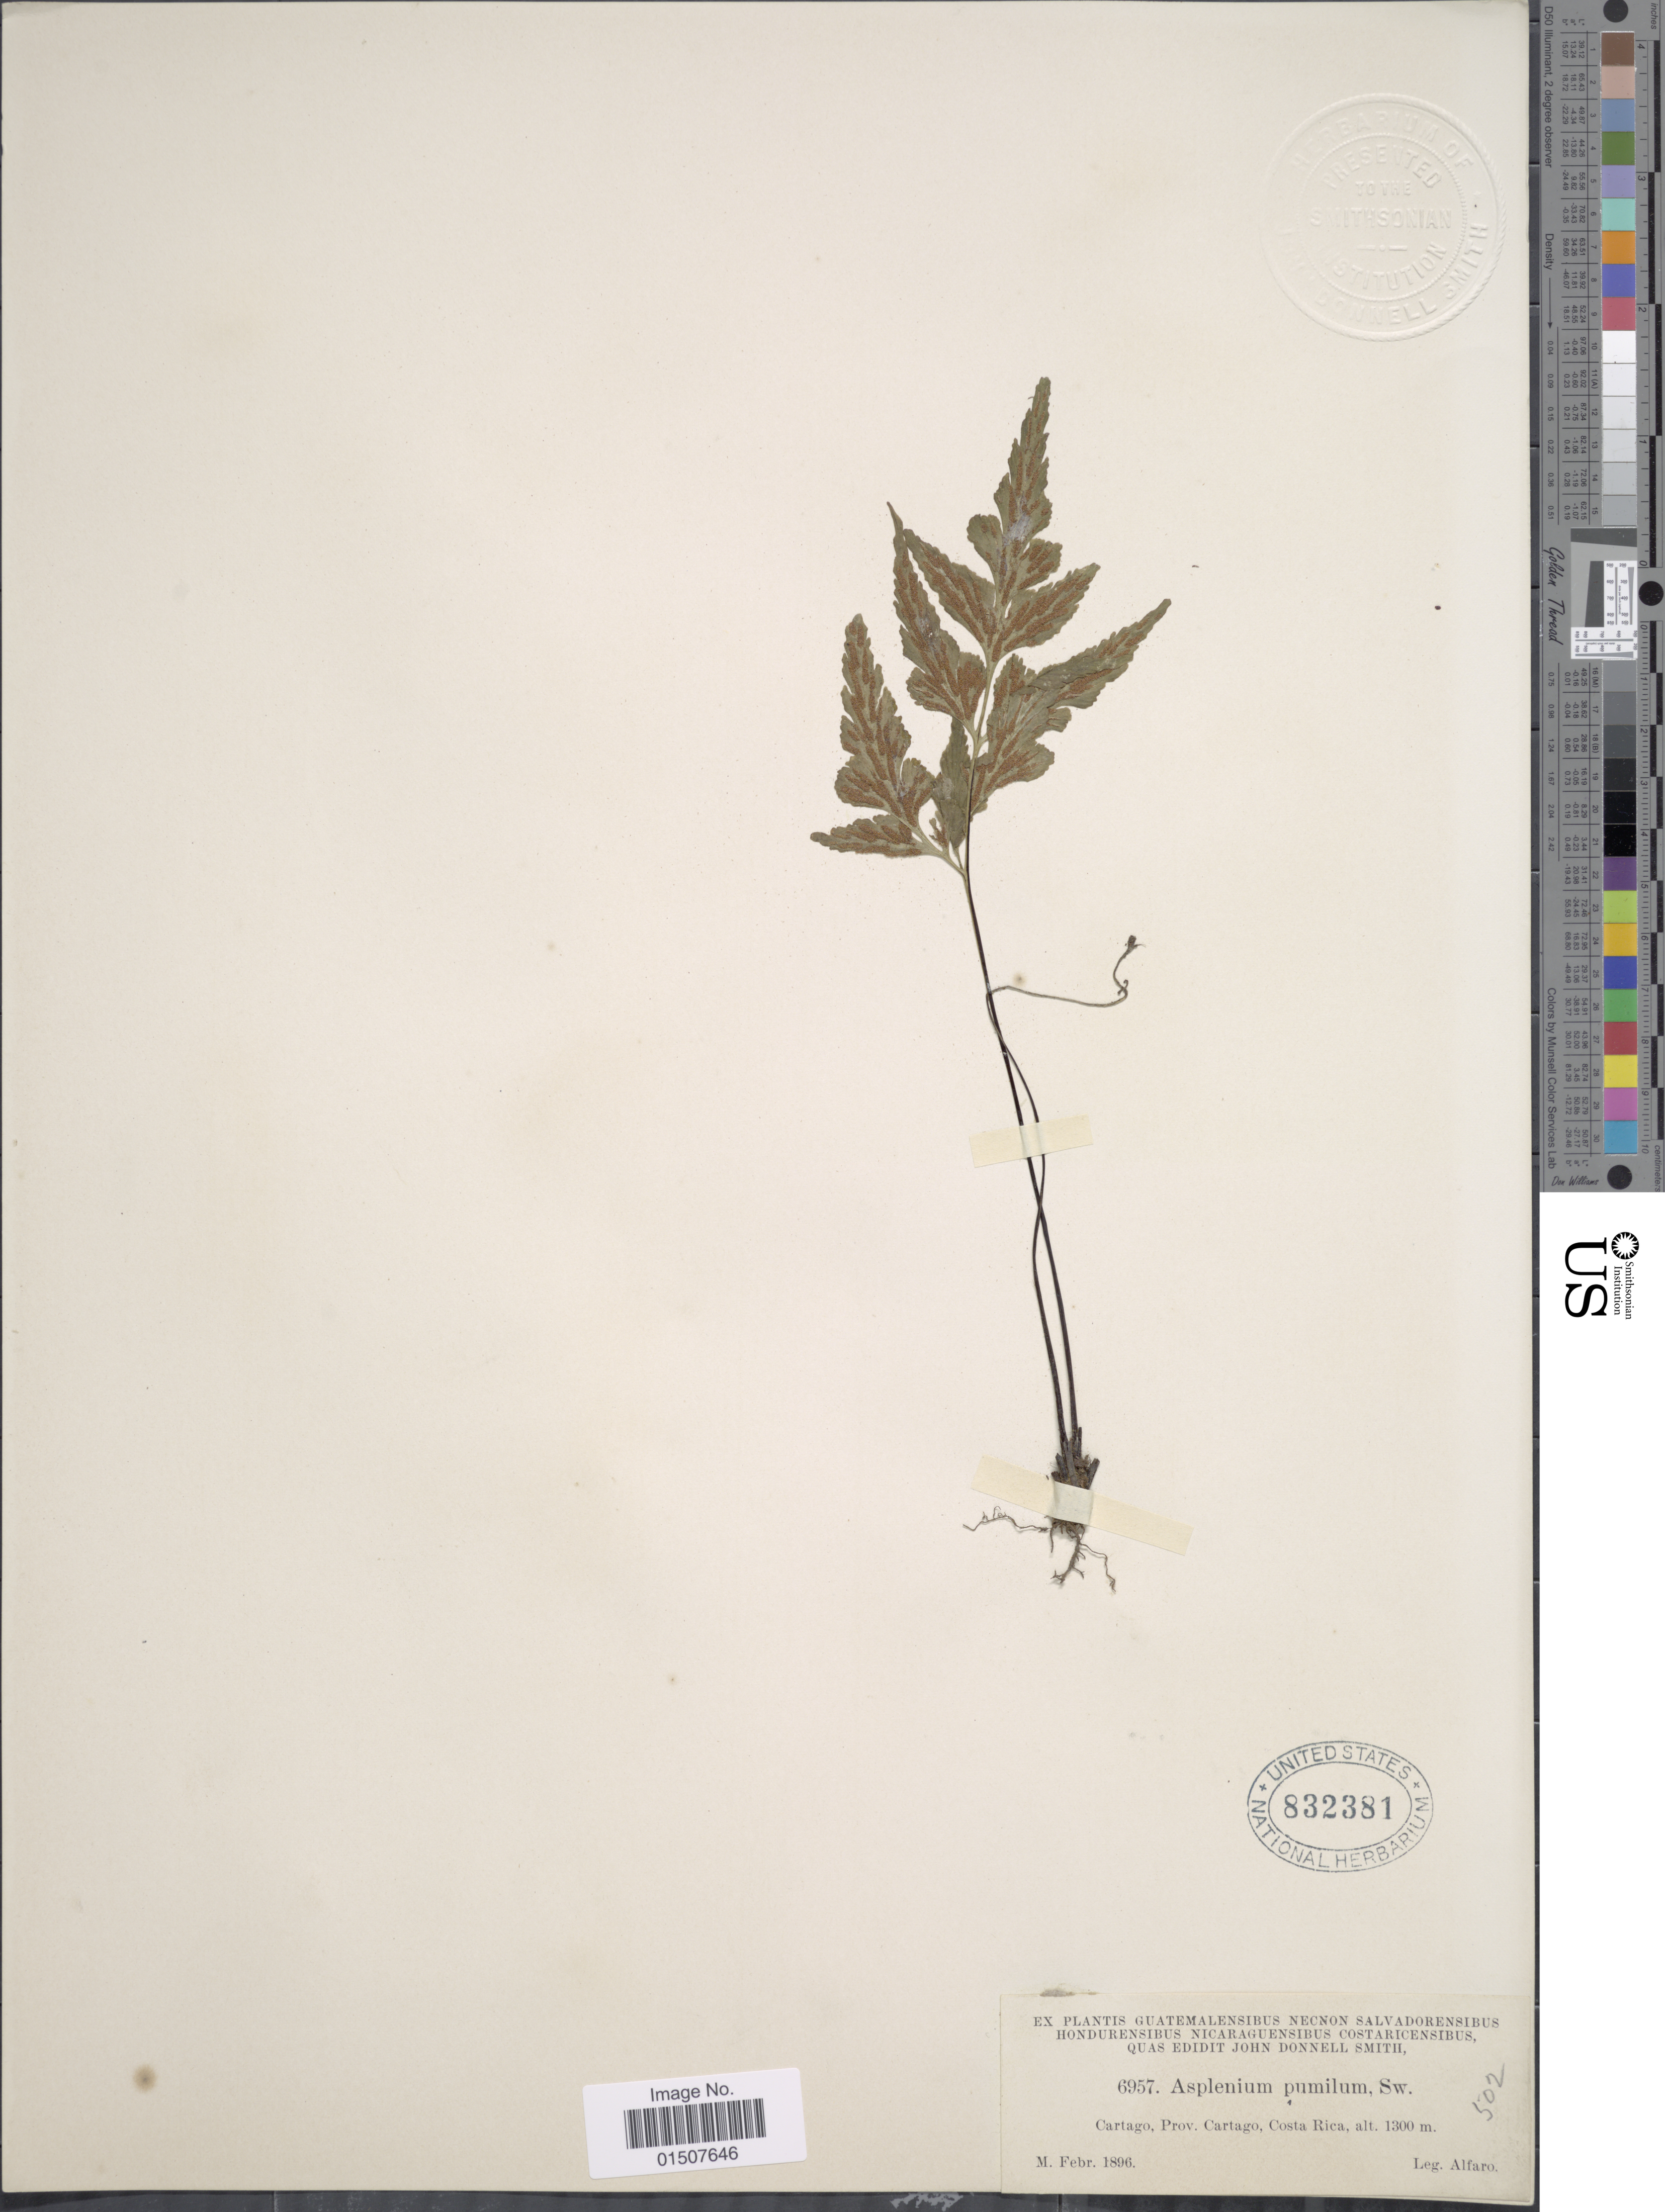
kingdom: Plantae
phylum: Tracheophyta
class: Polypodiopsida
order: Polypodiales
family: Aspleniaceae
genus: Asplenium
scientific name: Asplenium pumilum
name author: Sw.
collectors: A. Alfaro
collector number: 502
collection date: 1896-02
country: Costa Rica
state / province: Cartago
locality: Cartago, Prov. Cartago, Costa Rica.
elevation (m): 1300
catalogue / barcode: US 832381